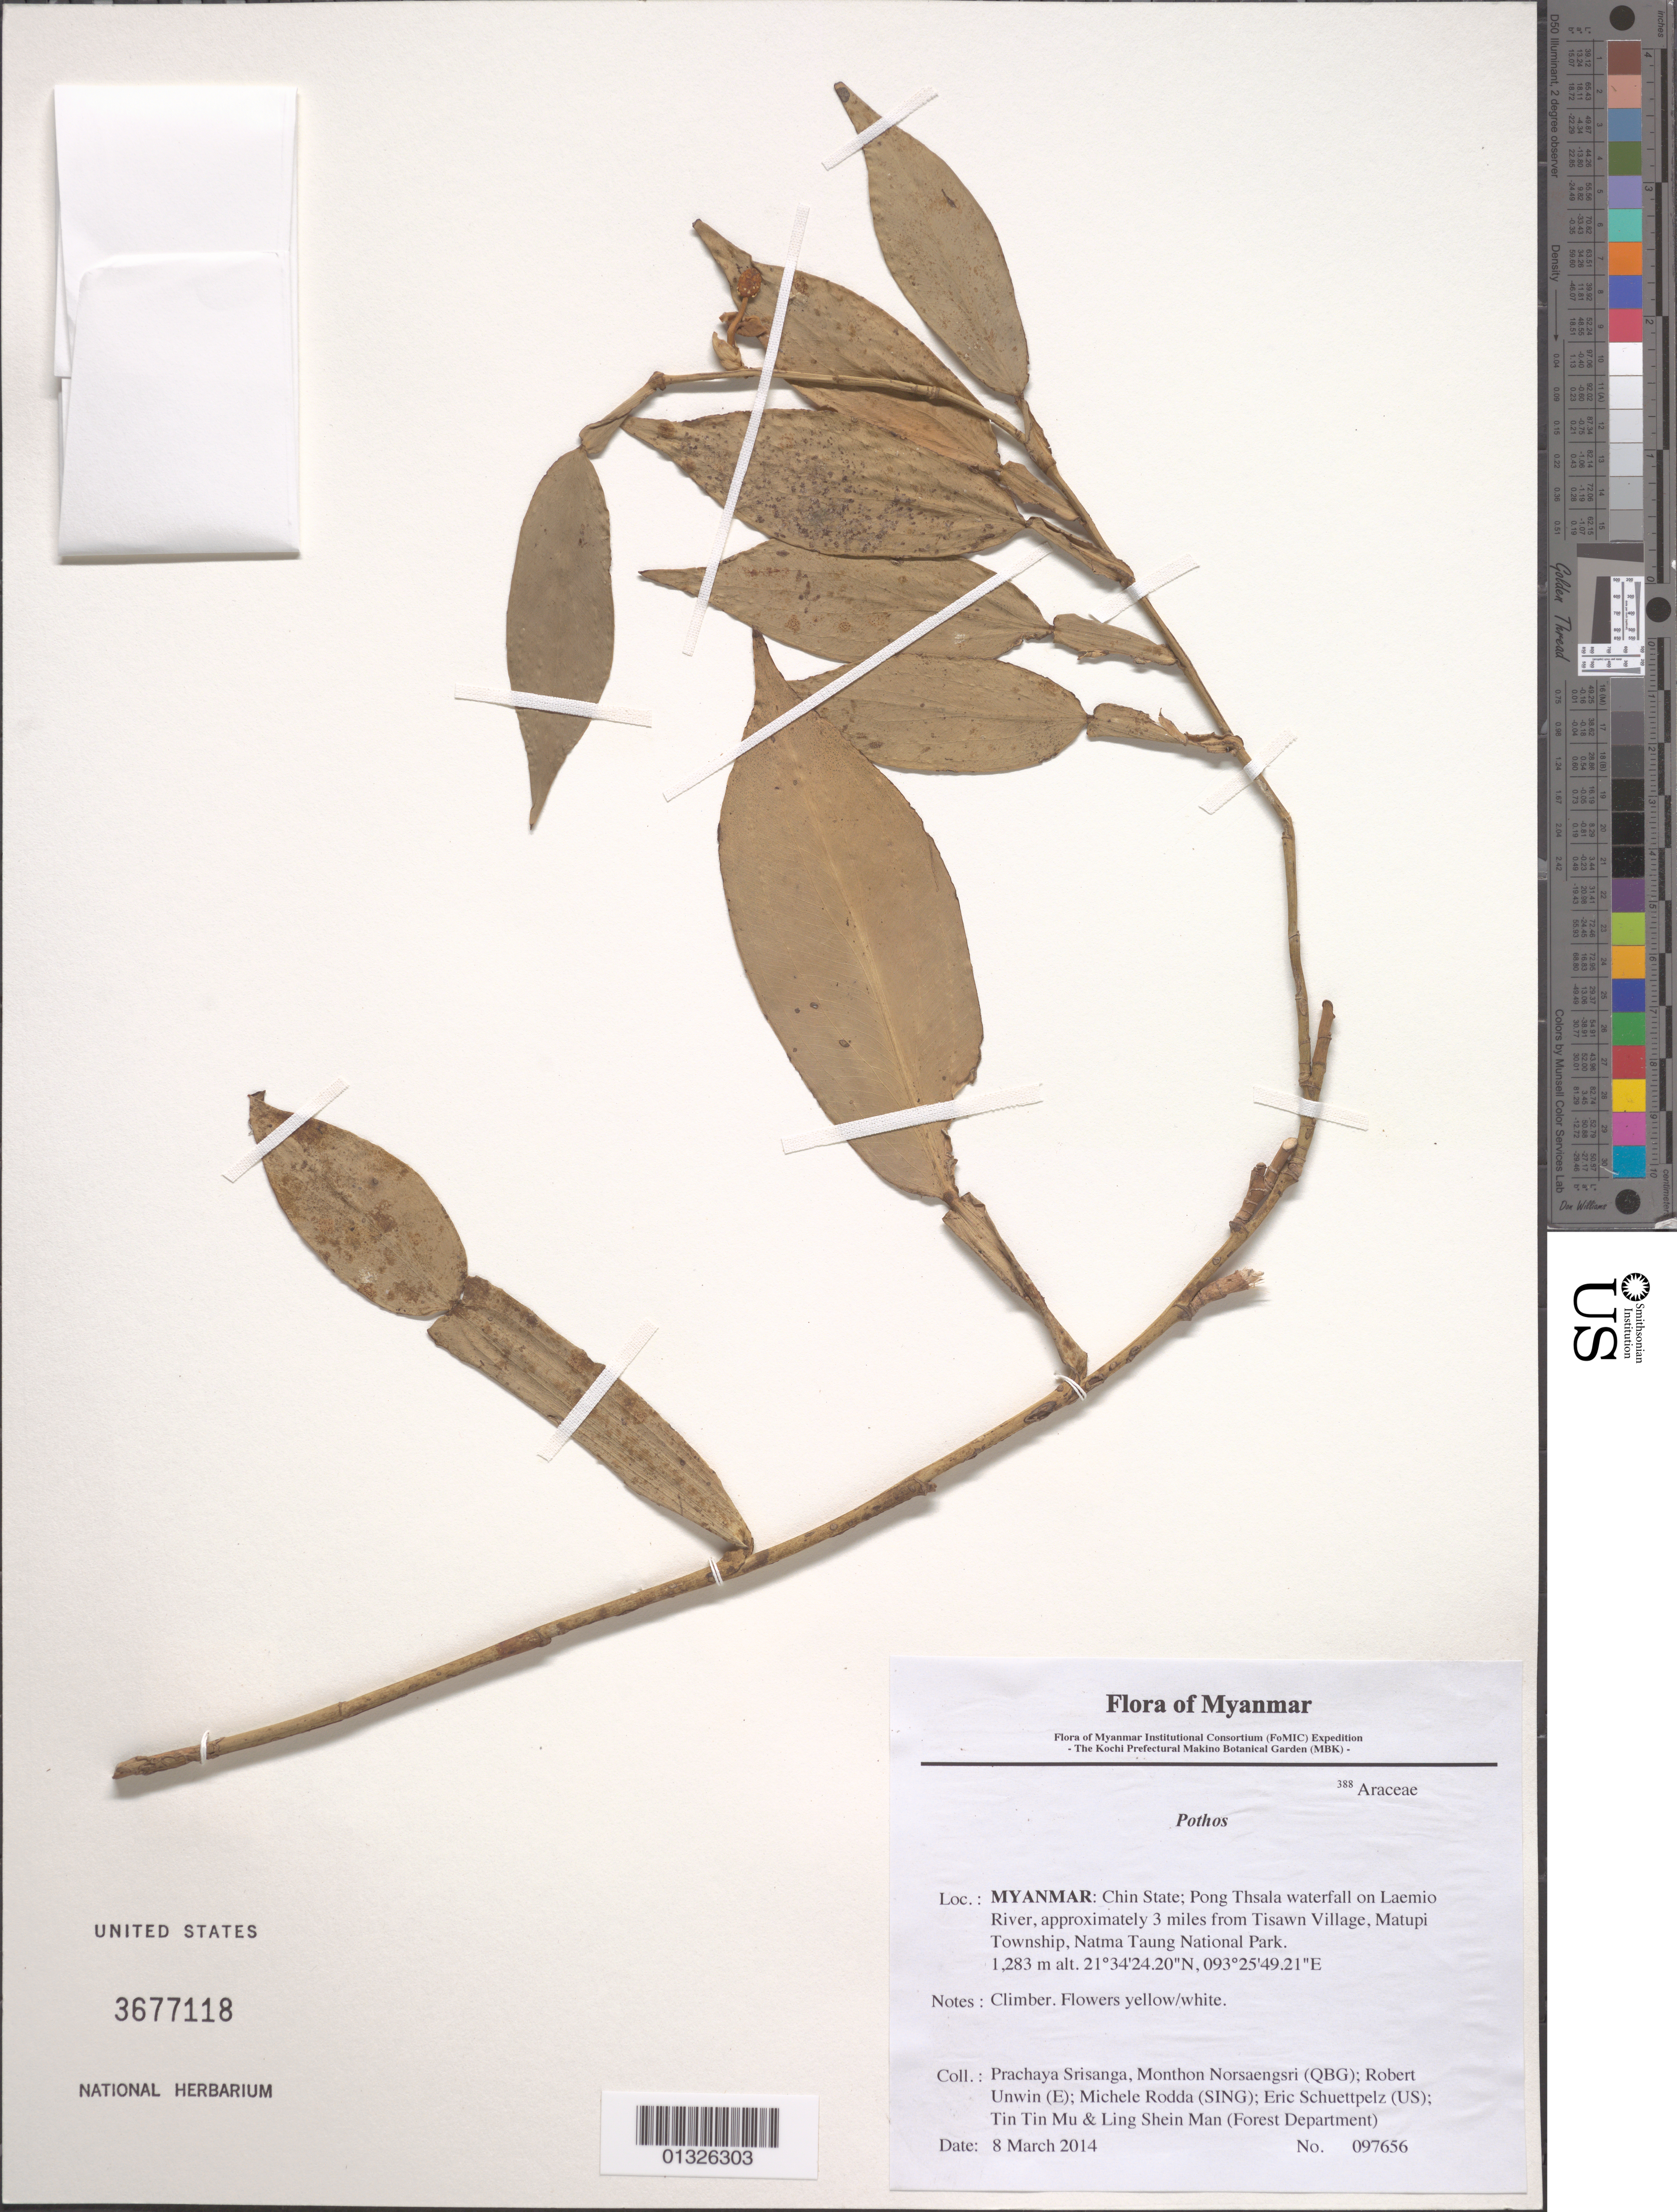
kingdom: Plantae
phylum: Tracheophyta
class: Liliopsida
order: Alismatales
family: Araceae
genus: Pothos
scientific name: Pothos scandens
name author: L.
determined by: Ma, Zheng Xu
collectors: P. Srisanga, M. Norsaengsri, R. Unwin, M. Rodda, E. Schuettpelz, Tin Tin Mu & Ling Shein Man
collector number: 97656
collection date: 2014-03-08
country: Myanmar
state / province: Chin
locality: Pong Thsala waterfall on Laemio River, approximately 3 miles from Tisawn Village, Matupi Township, Natma Taung National Park.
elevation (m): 1283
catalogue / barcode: US 3677118